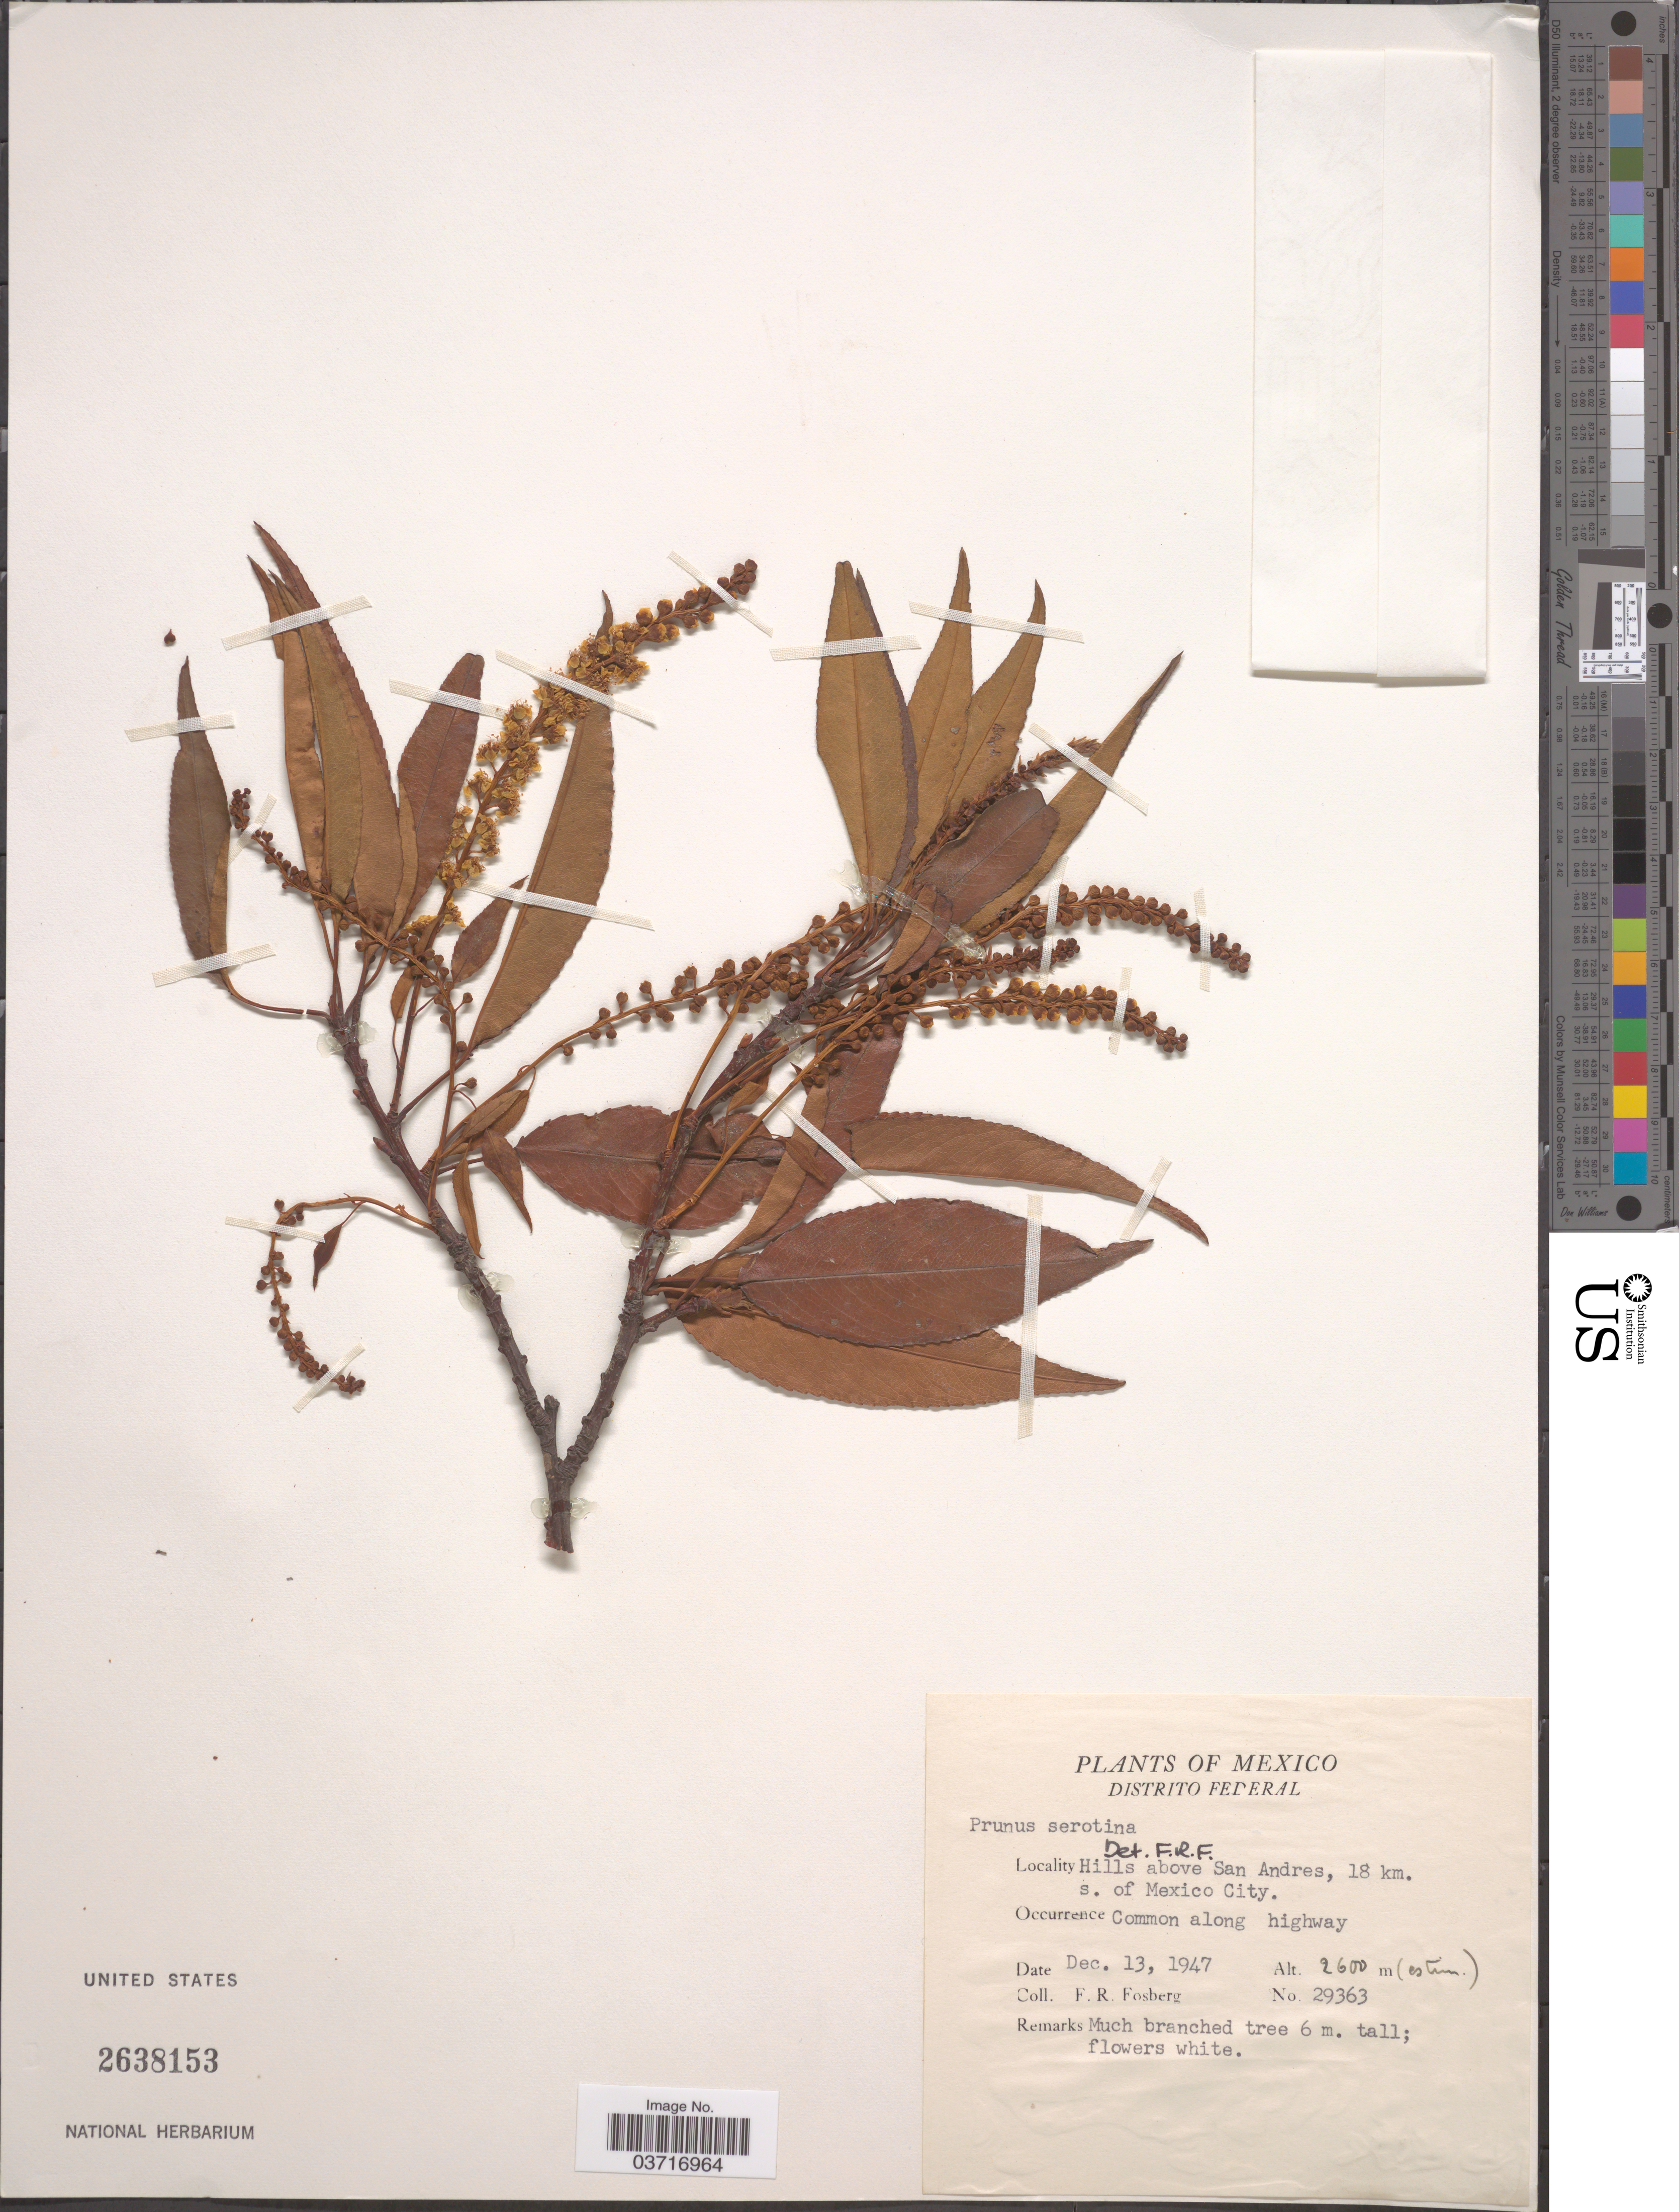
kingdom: Plantae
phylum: Tracheophyta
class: Magnoliopsida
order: Rosales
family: Rosaceae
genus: Prunus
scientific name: Prunus serotina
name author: Ehrh.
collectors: F. R. Fosberg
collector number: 29363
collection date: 1947-12-13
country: Mexico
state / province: Distrito Federal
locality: Hills above San Andres, 18 km. s. of Mexico City.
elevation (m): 2600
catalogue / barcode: US 2638153